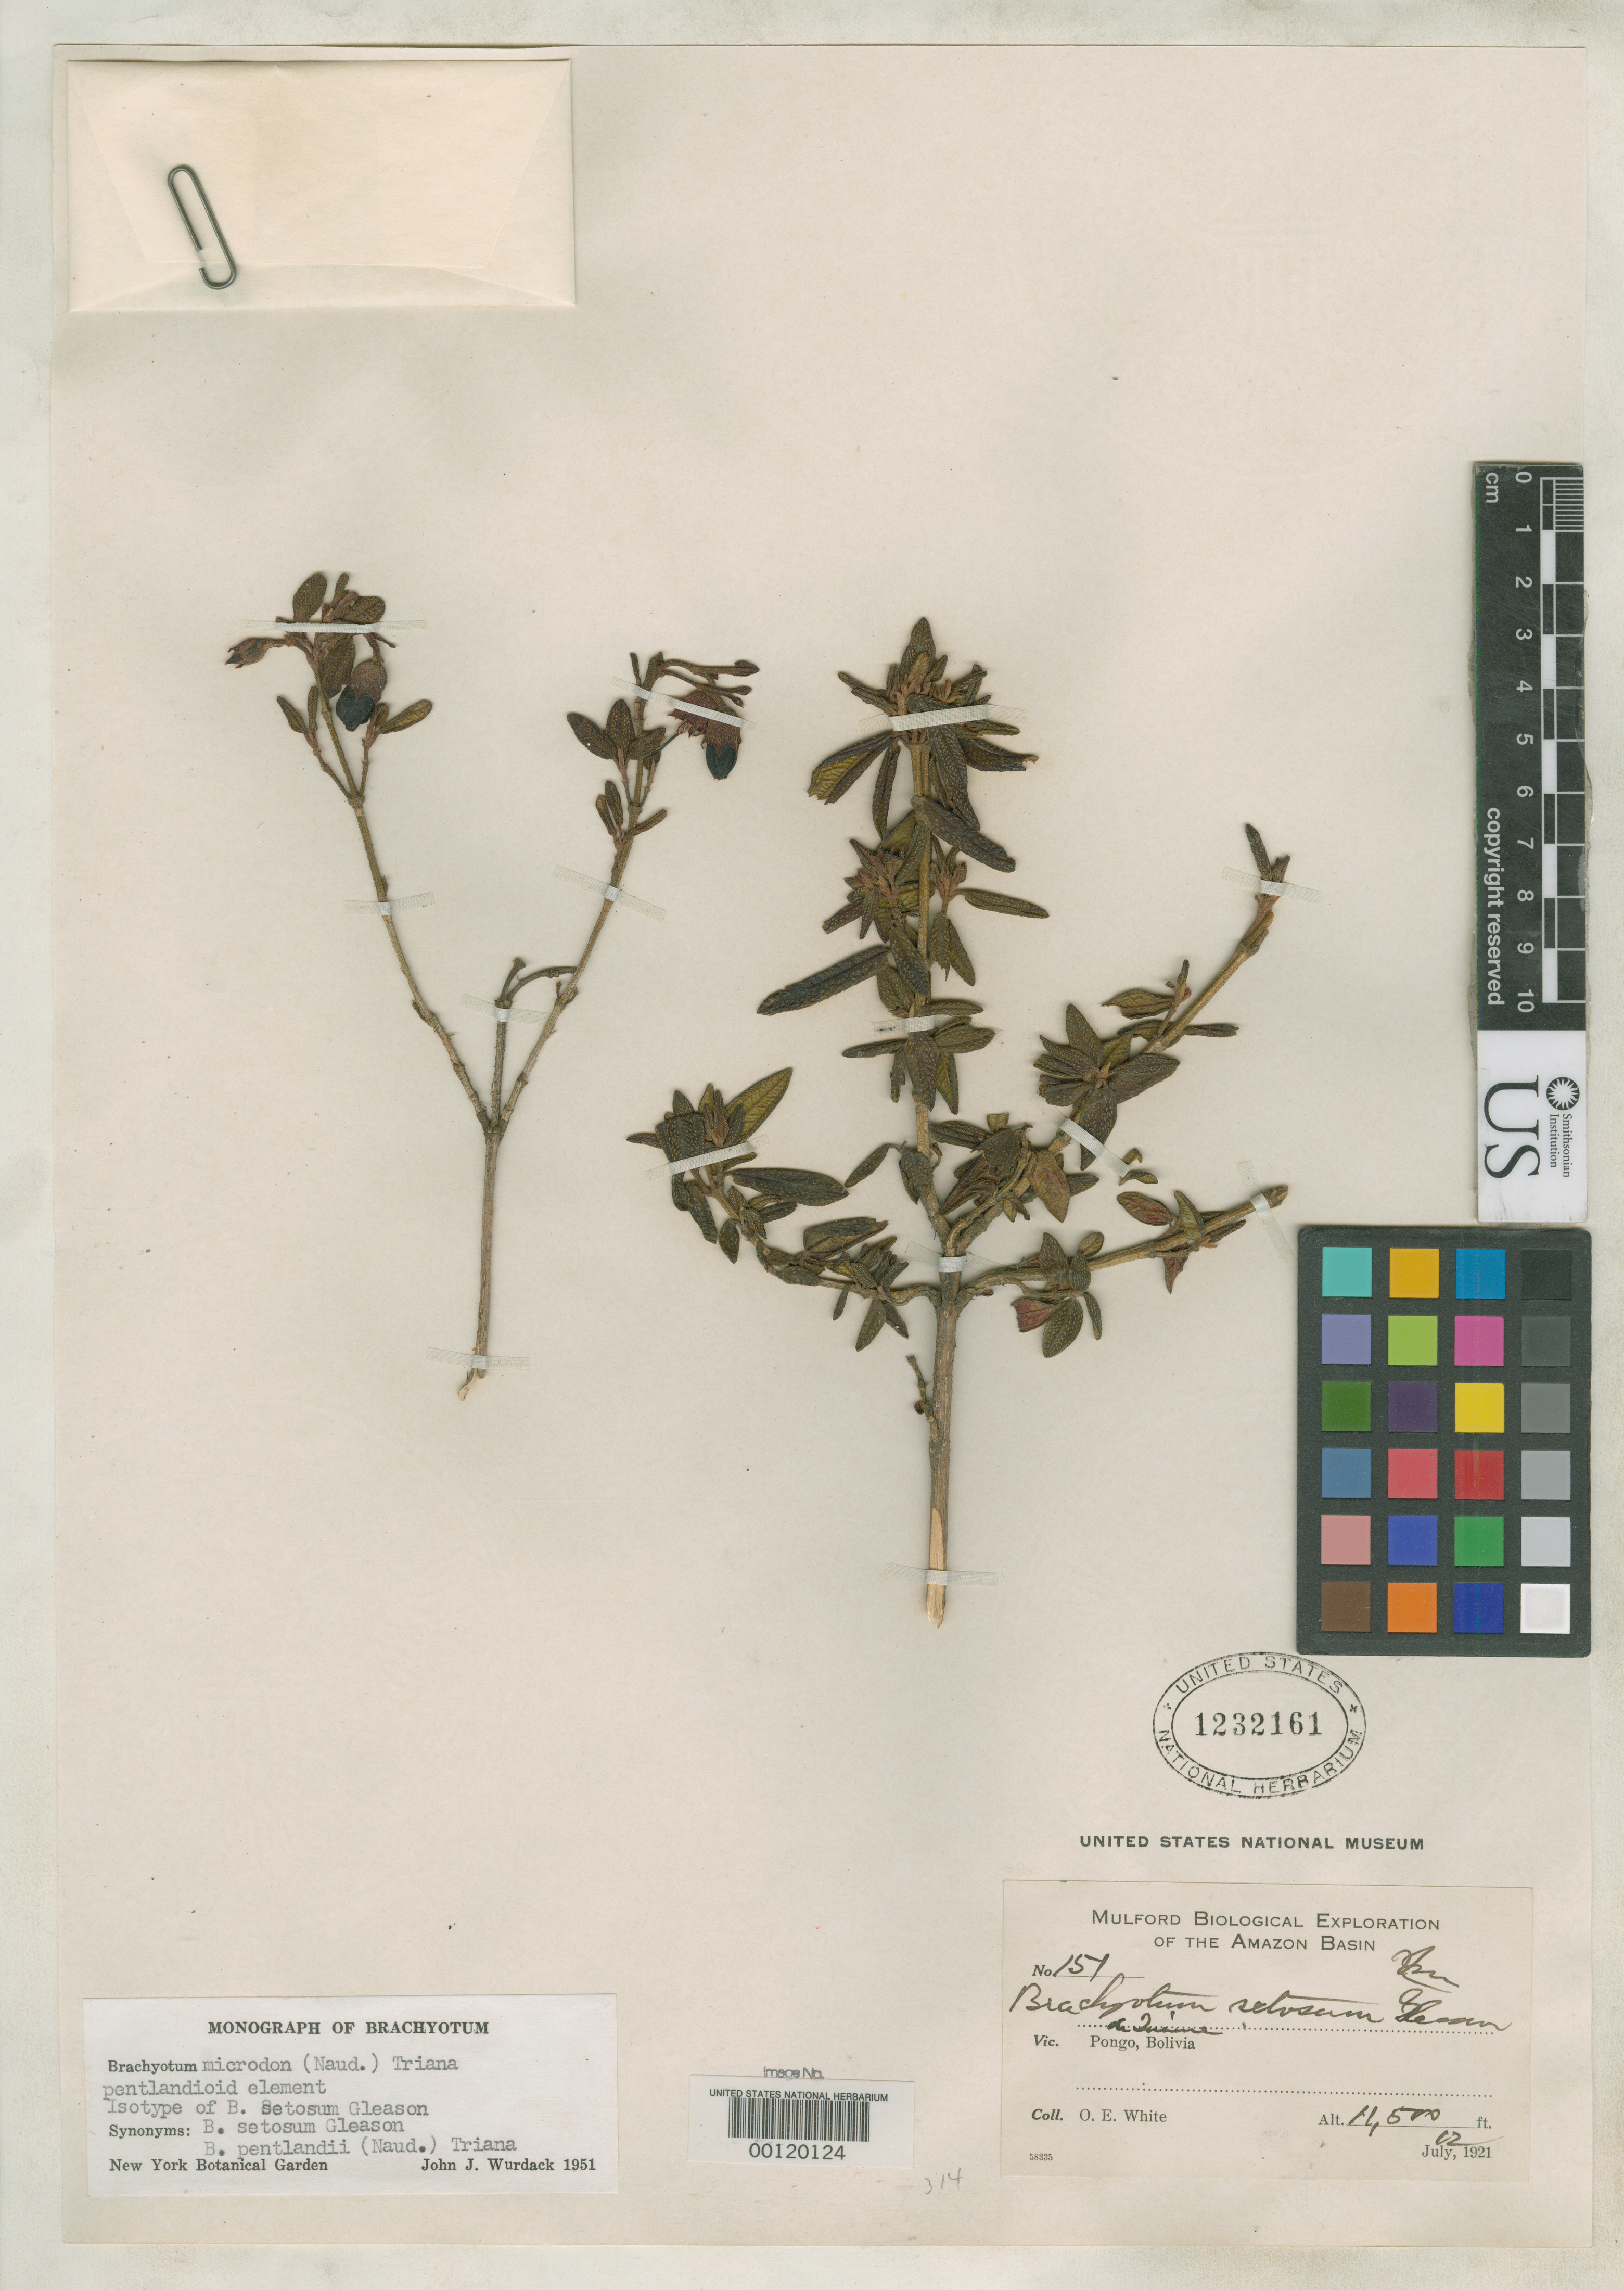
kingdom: Plantae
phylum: Tracheophyta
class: Magnoliopsida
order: Myrtales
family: Melastomataceae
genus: Brachyotum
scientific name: Brachyotum setosum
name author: Gleason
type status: Isotype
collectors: O. E. White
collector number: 151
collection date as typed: July 12, 1921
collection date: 1921-07-12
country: Bolivia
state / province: La Paz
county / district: Inquisivi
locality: Pongo de Quime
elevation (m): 3505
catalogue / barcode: US 1232161